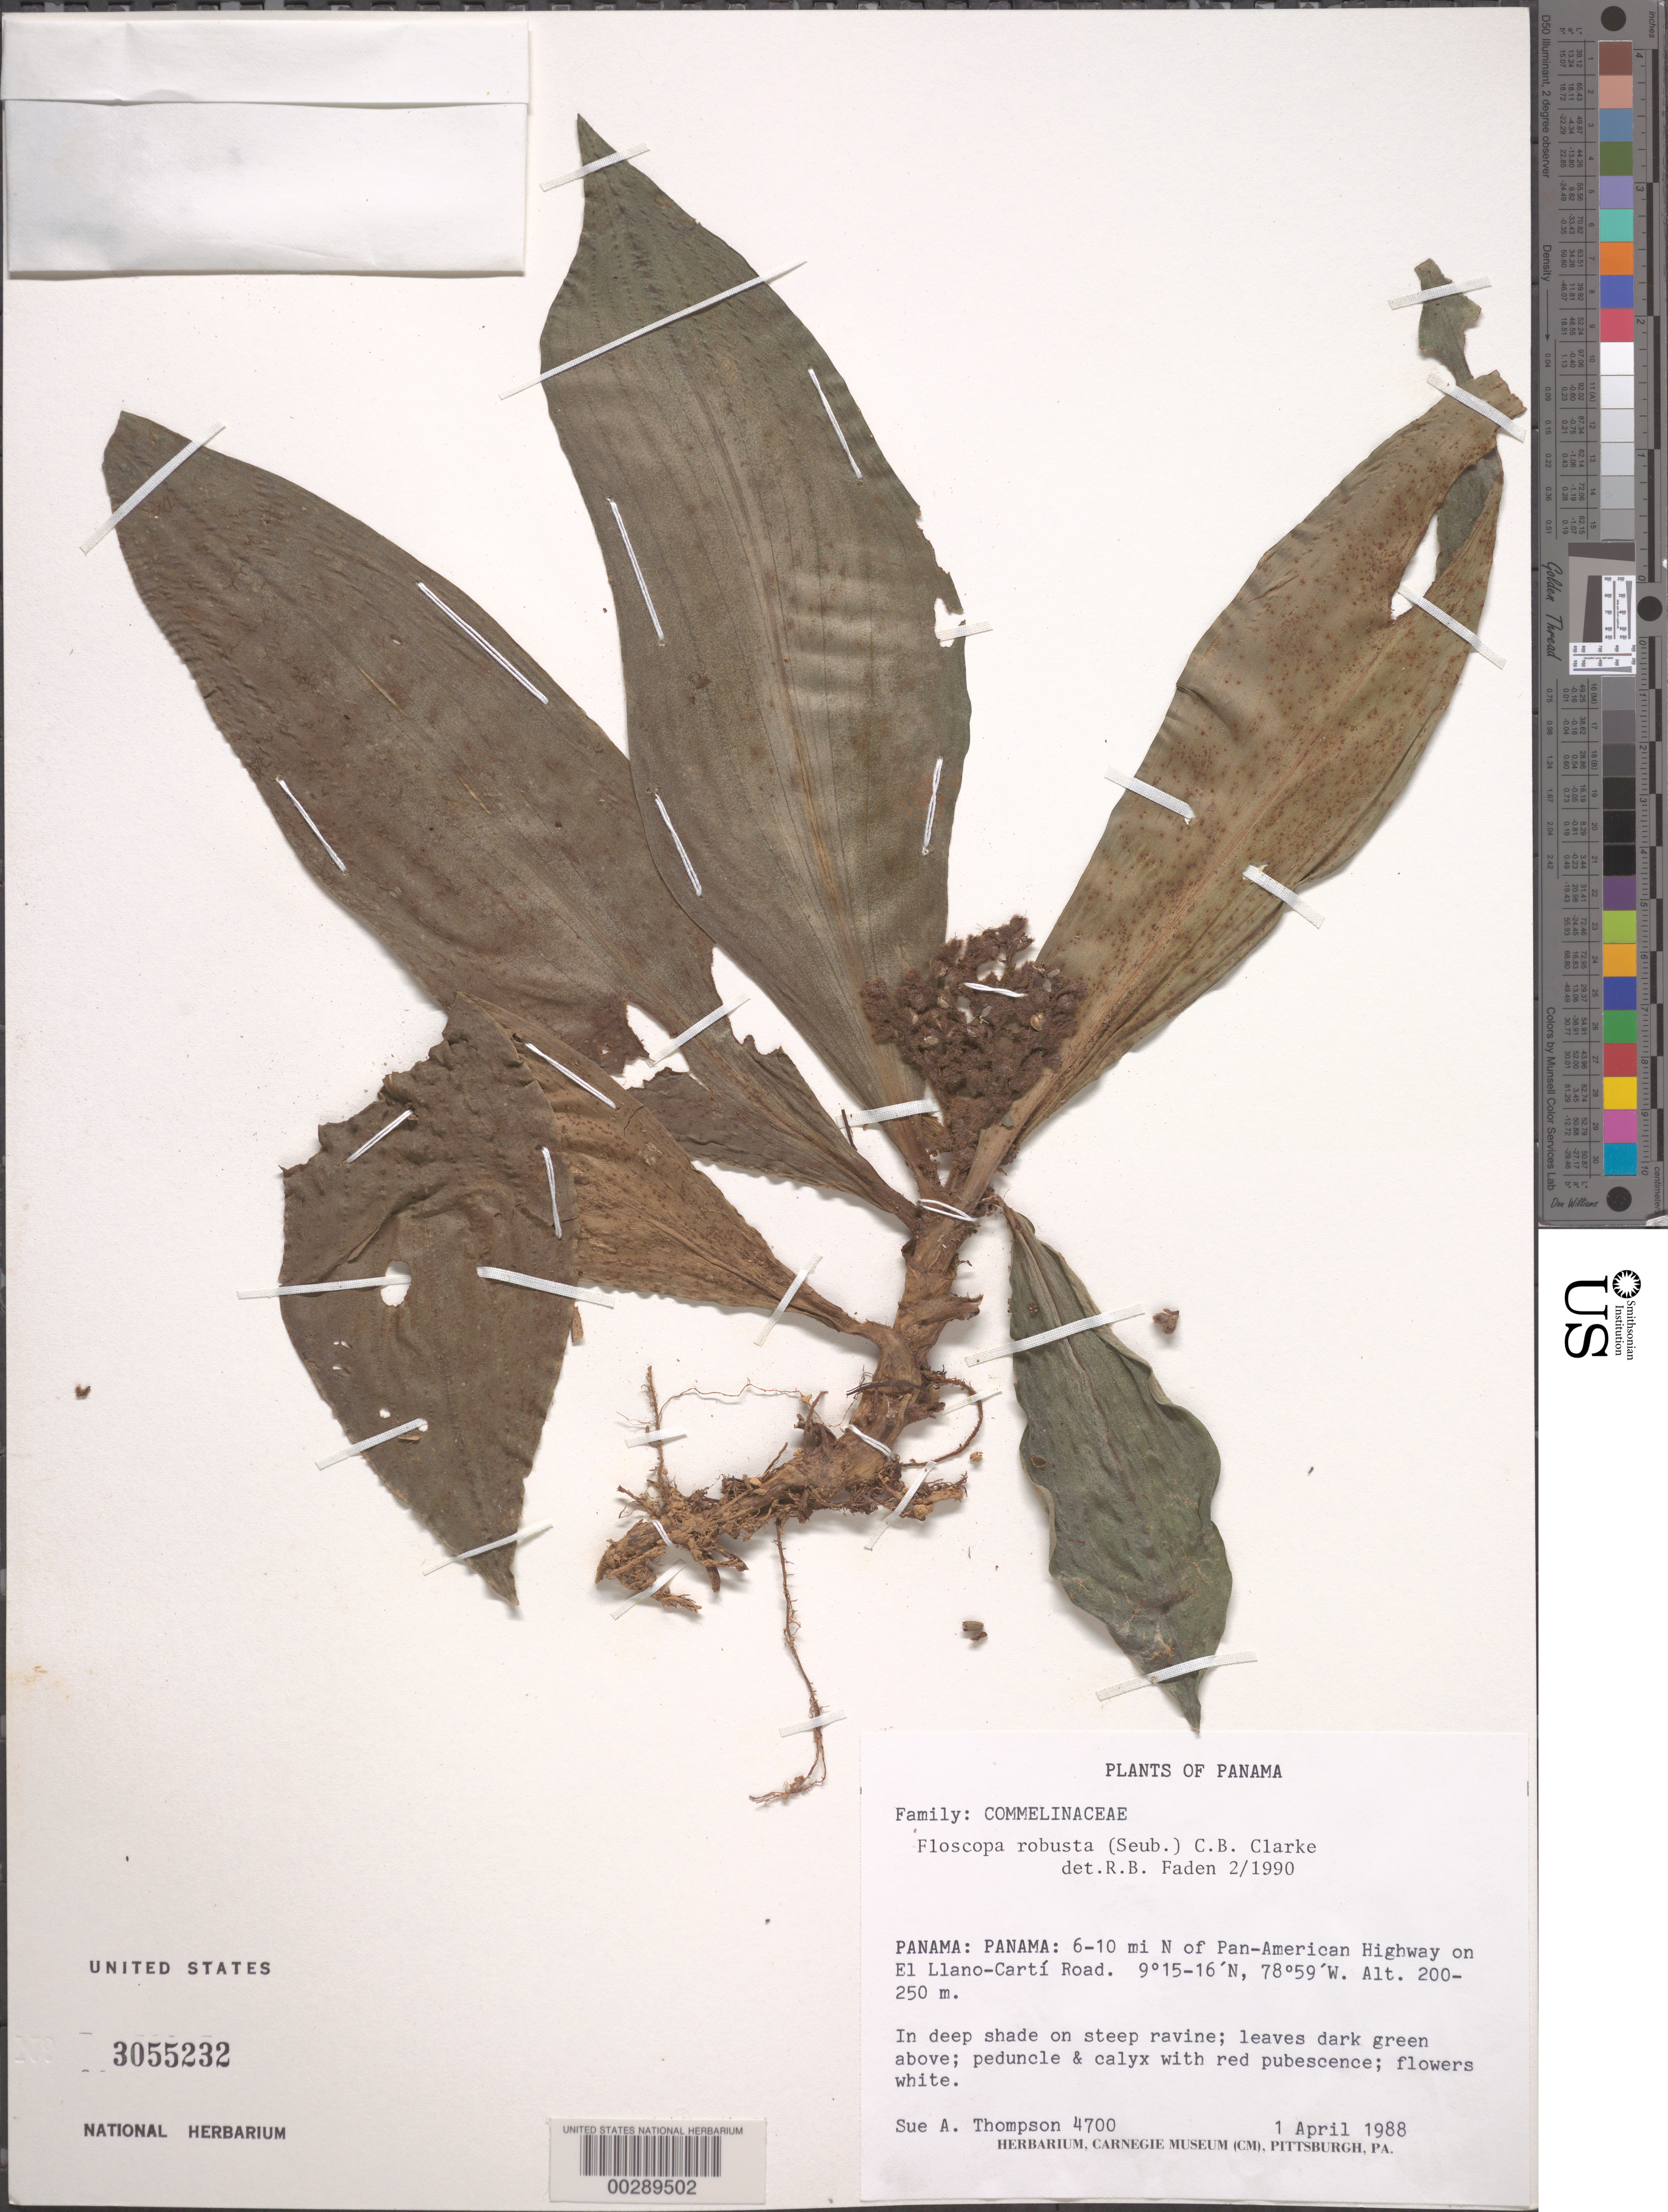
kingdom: Plantae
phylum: Tracheophyta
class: Liliopsida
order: Commelinales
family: Commelinaceae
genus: Floscopa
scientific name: Floscopa robusta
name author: (Seub.) C.B. Clarke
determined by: Faden, Robert B., (US), Smithsonian Institution - National Museum of Natural History (UNITED STATES)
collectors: S. A. Thompson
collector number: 4700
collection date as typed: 01 Apr 1988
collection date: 1988-04-01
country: Panama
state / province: Panamá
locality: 6-10 mi. N of Pan American Hwy on El Llano-Carti road.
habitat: In deep shade on steep ravine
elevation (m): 200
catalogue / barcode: US 3055232